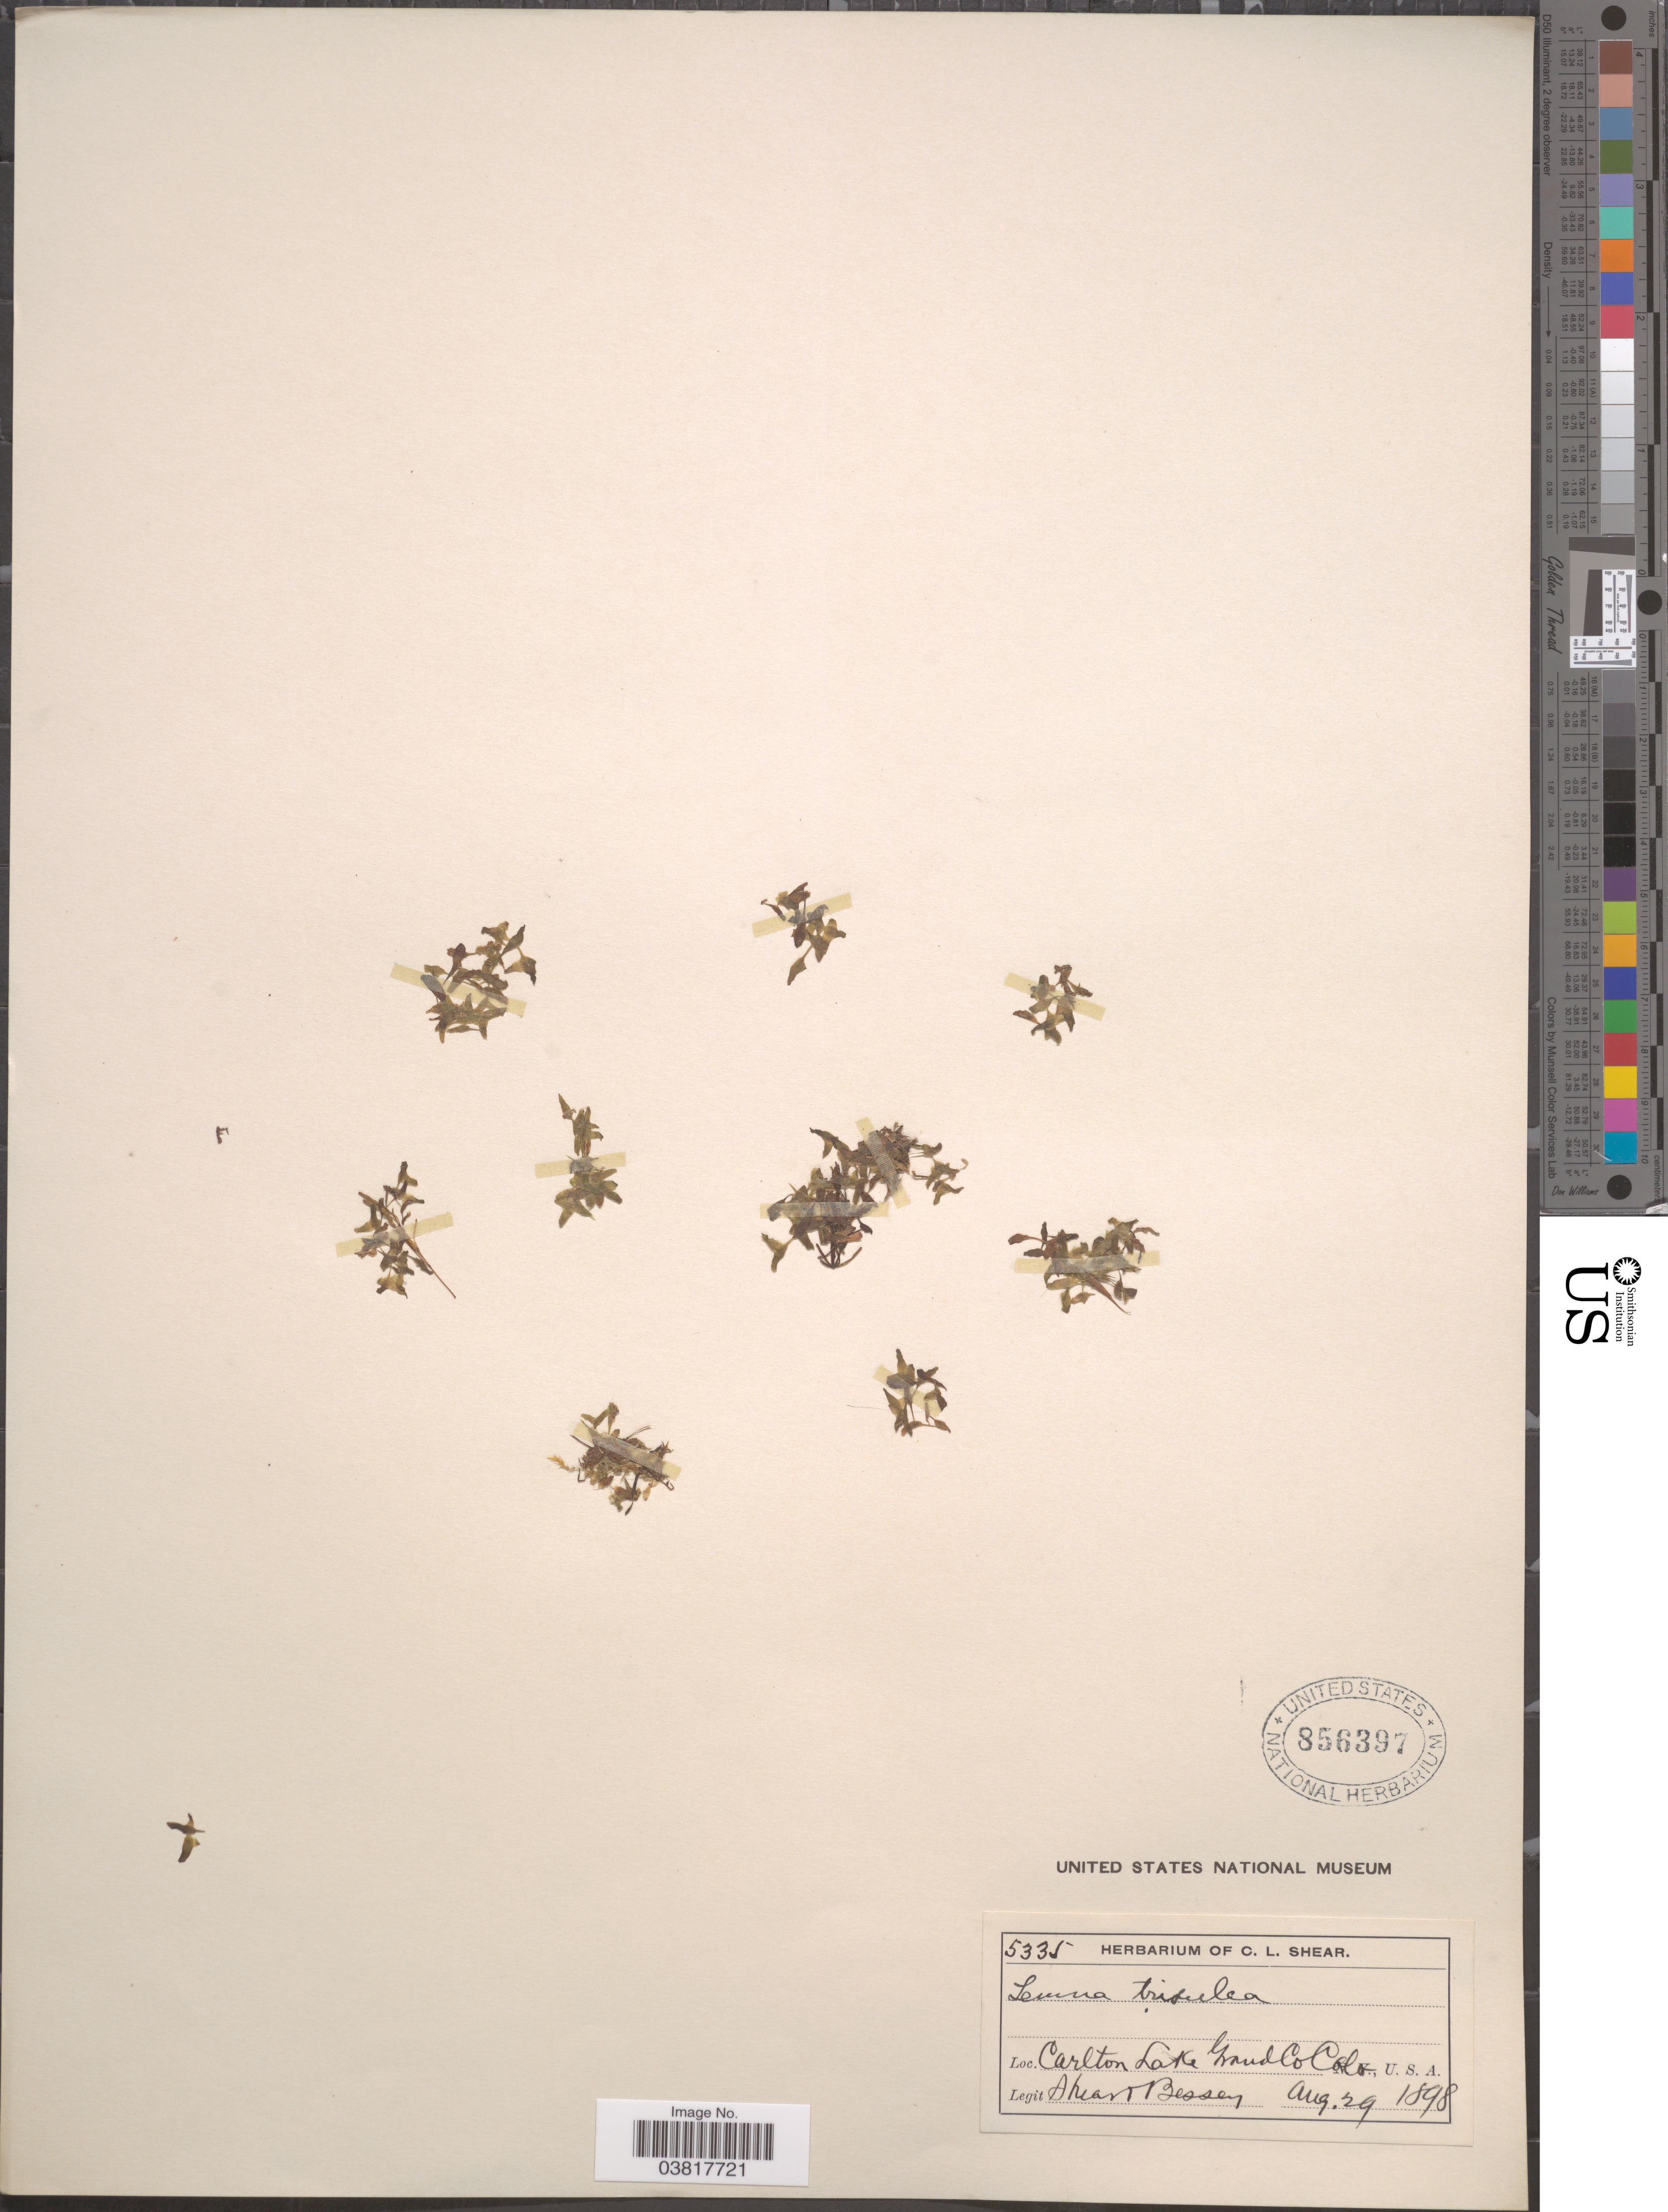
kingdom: Plantae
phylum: Tracheophyta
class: Liliopsida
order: Alismatales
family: Araceae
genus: Lemna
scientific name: Lemna trisulca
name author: L.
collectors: C. L. Shear & -. Bessey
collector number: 5335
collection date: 1898-08-29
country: United States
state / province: Colorado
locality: Carlton Lake, Grand Co.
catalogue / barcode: US 856397